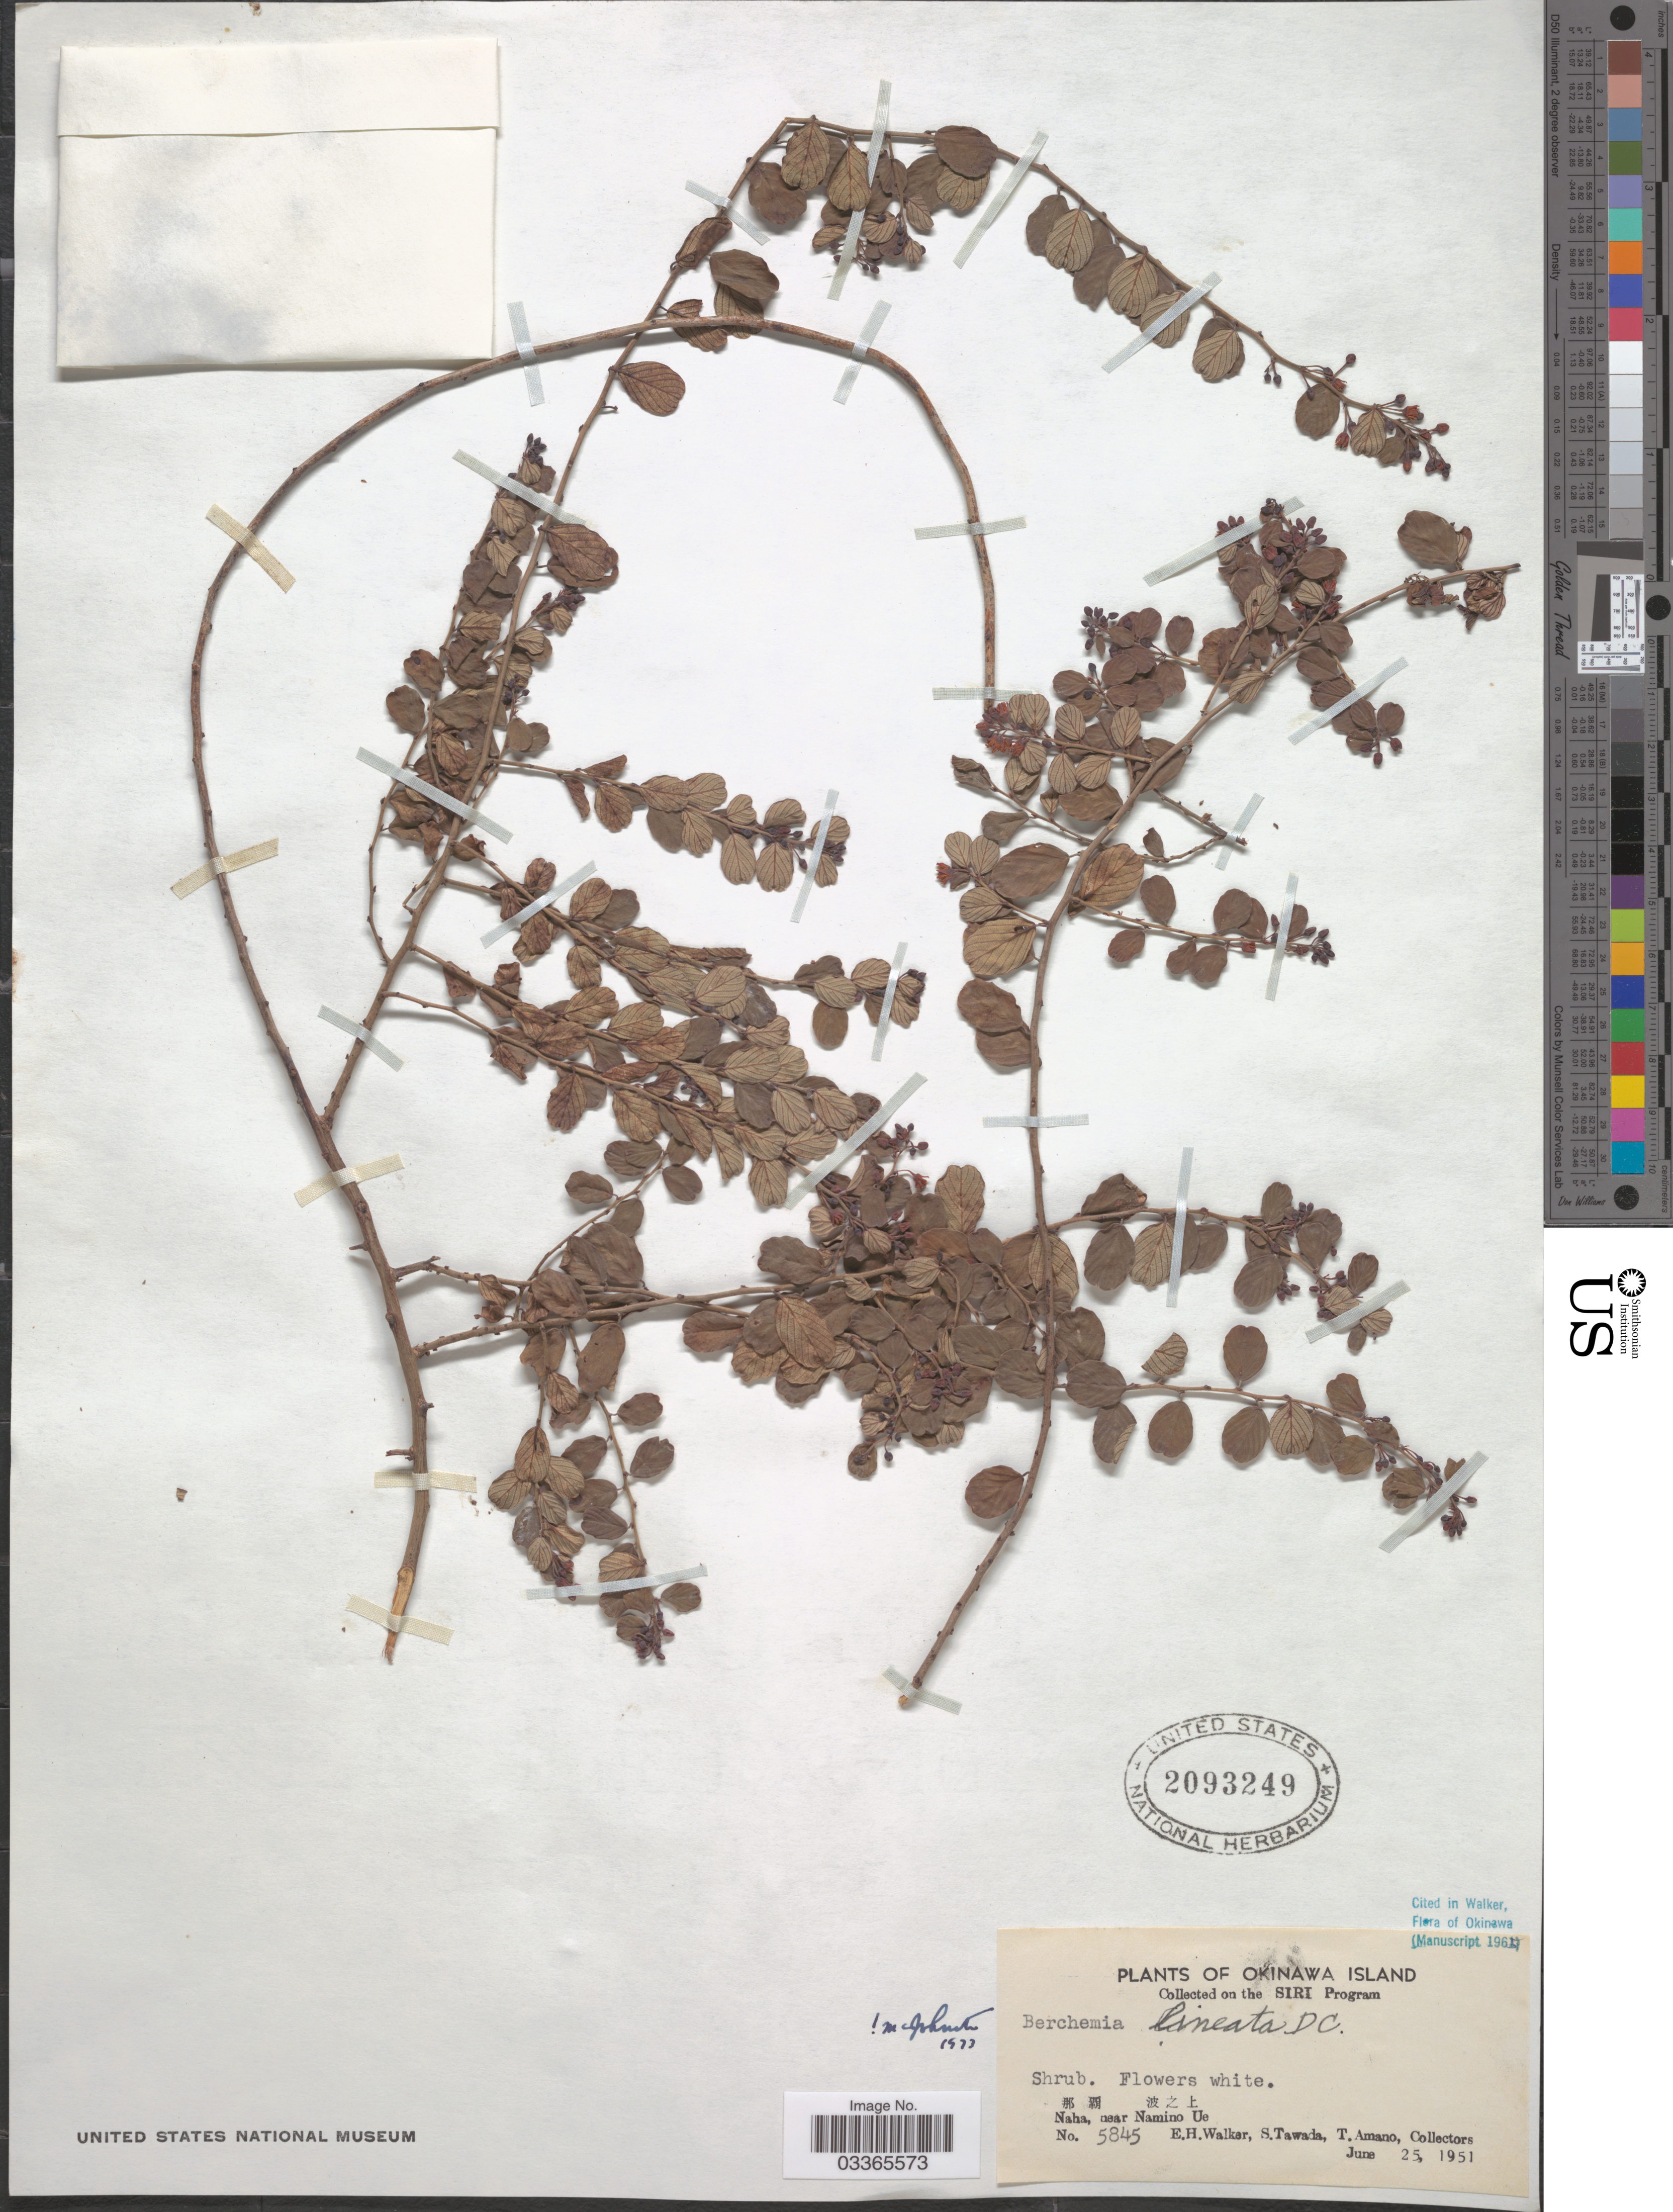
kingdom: Plantae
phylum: Tracheophyta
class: Magnoliopsida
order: Rosales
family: Rhamnaceae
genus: Berchemia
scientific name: Berchemia lineata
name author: (L.) DC.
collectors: E. H. Walker, S. Tawada & T. Amano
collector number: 5845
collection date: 1951-06-25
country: Japan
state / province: Okinawa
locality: Okinawa Island, X, Naha, near Namino Ue.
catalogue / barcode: US 2093249